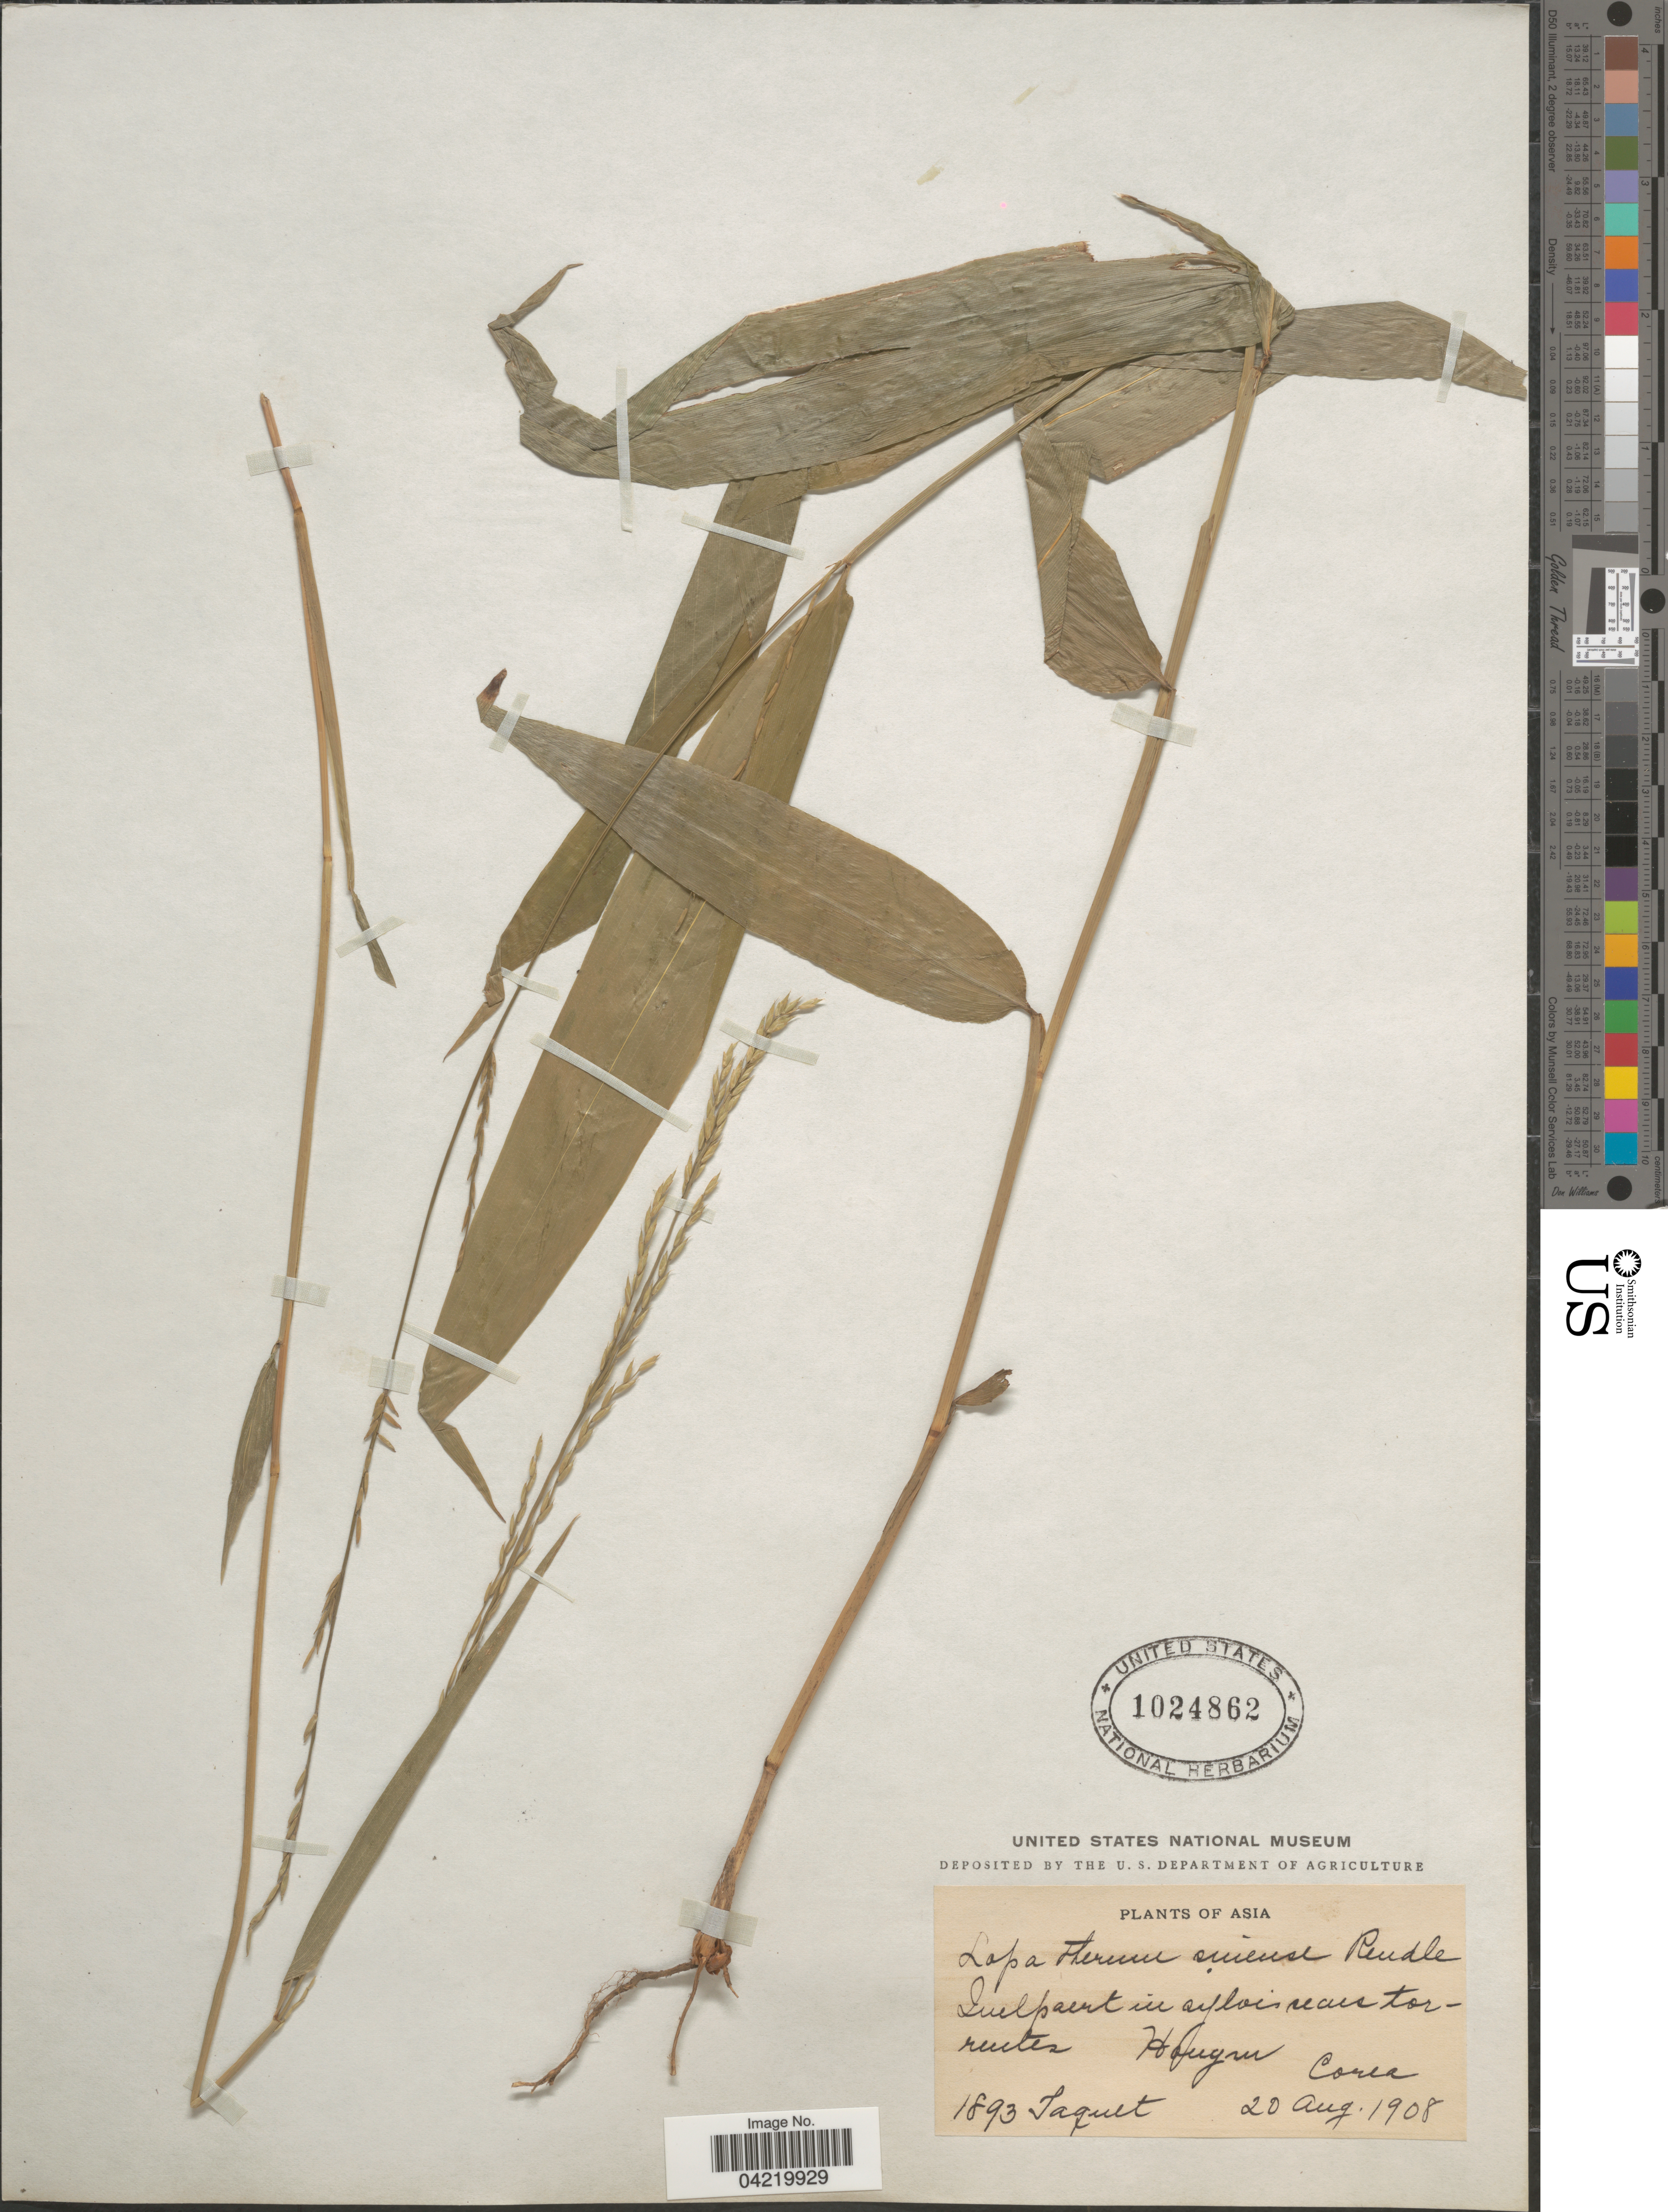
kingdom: Plantae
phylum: Tracheophyta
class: Liliopsida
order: Poales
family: Poaceae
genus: Lophatherum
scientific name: Lophatherum sinense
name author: Rendle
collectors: -. Jaquet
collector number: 1893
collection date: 1908-08-20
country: South Korea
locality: Asia. Quelpaert. Hongsu. Corea.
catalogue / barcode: US 1024862